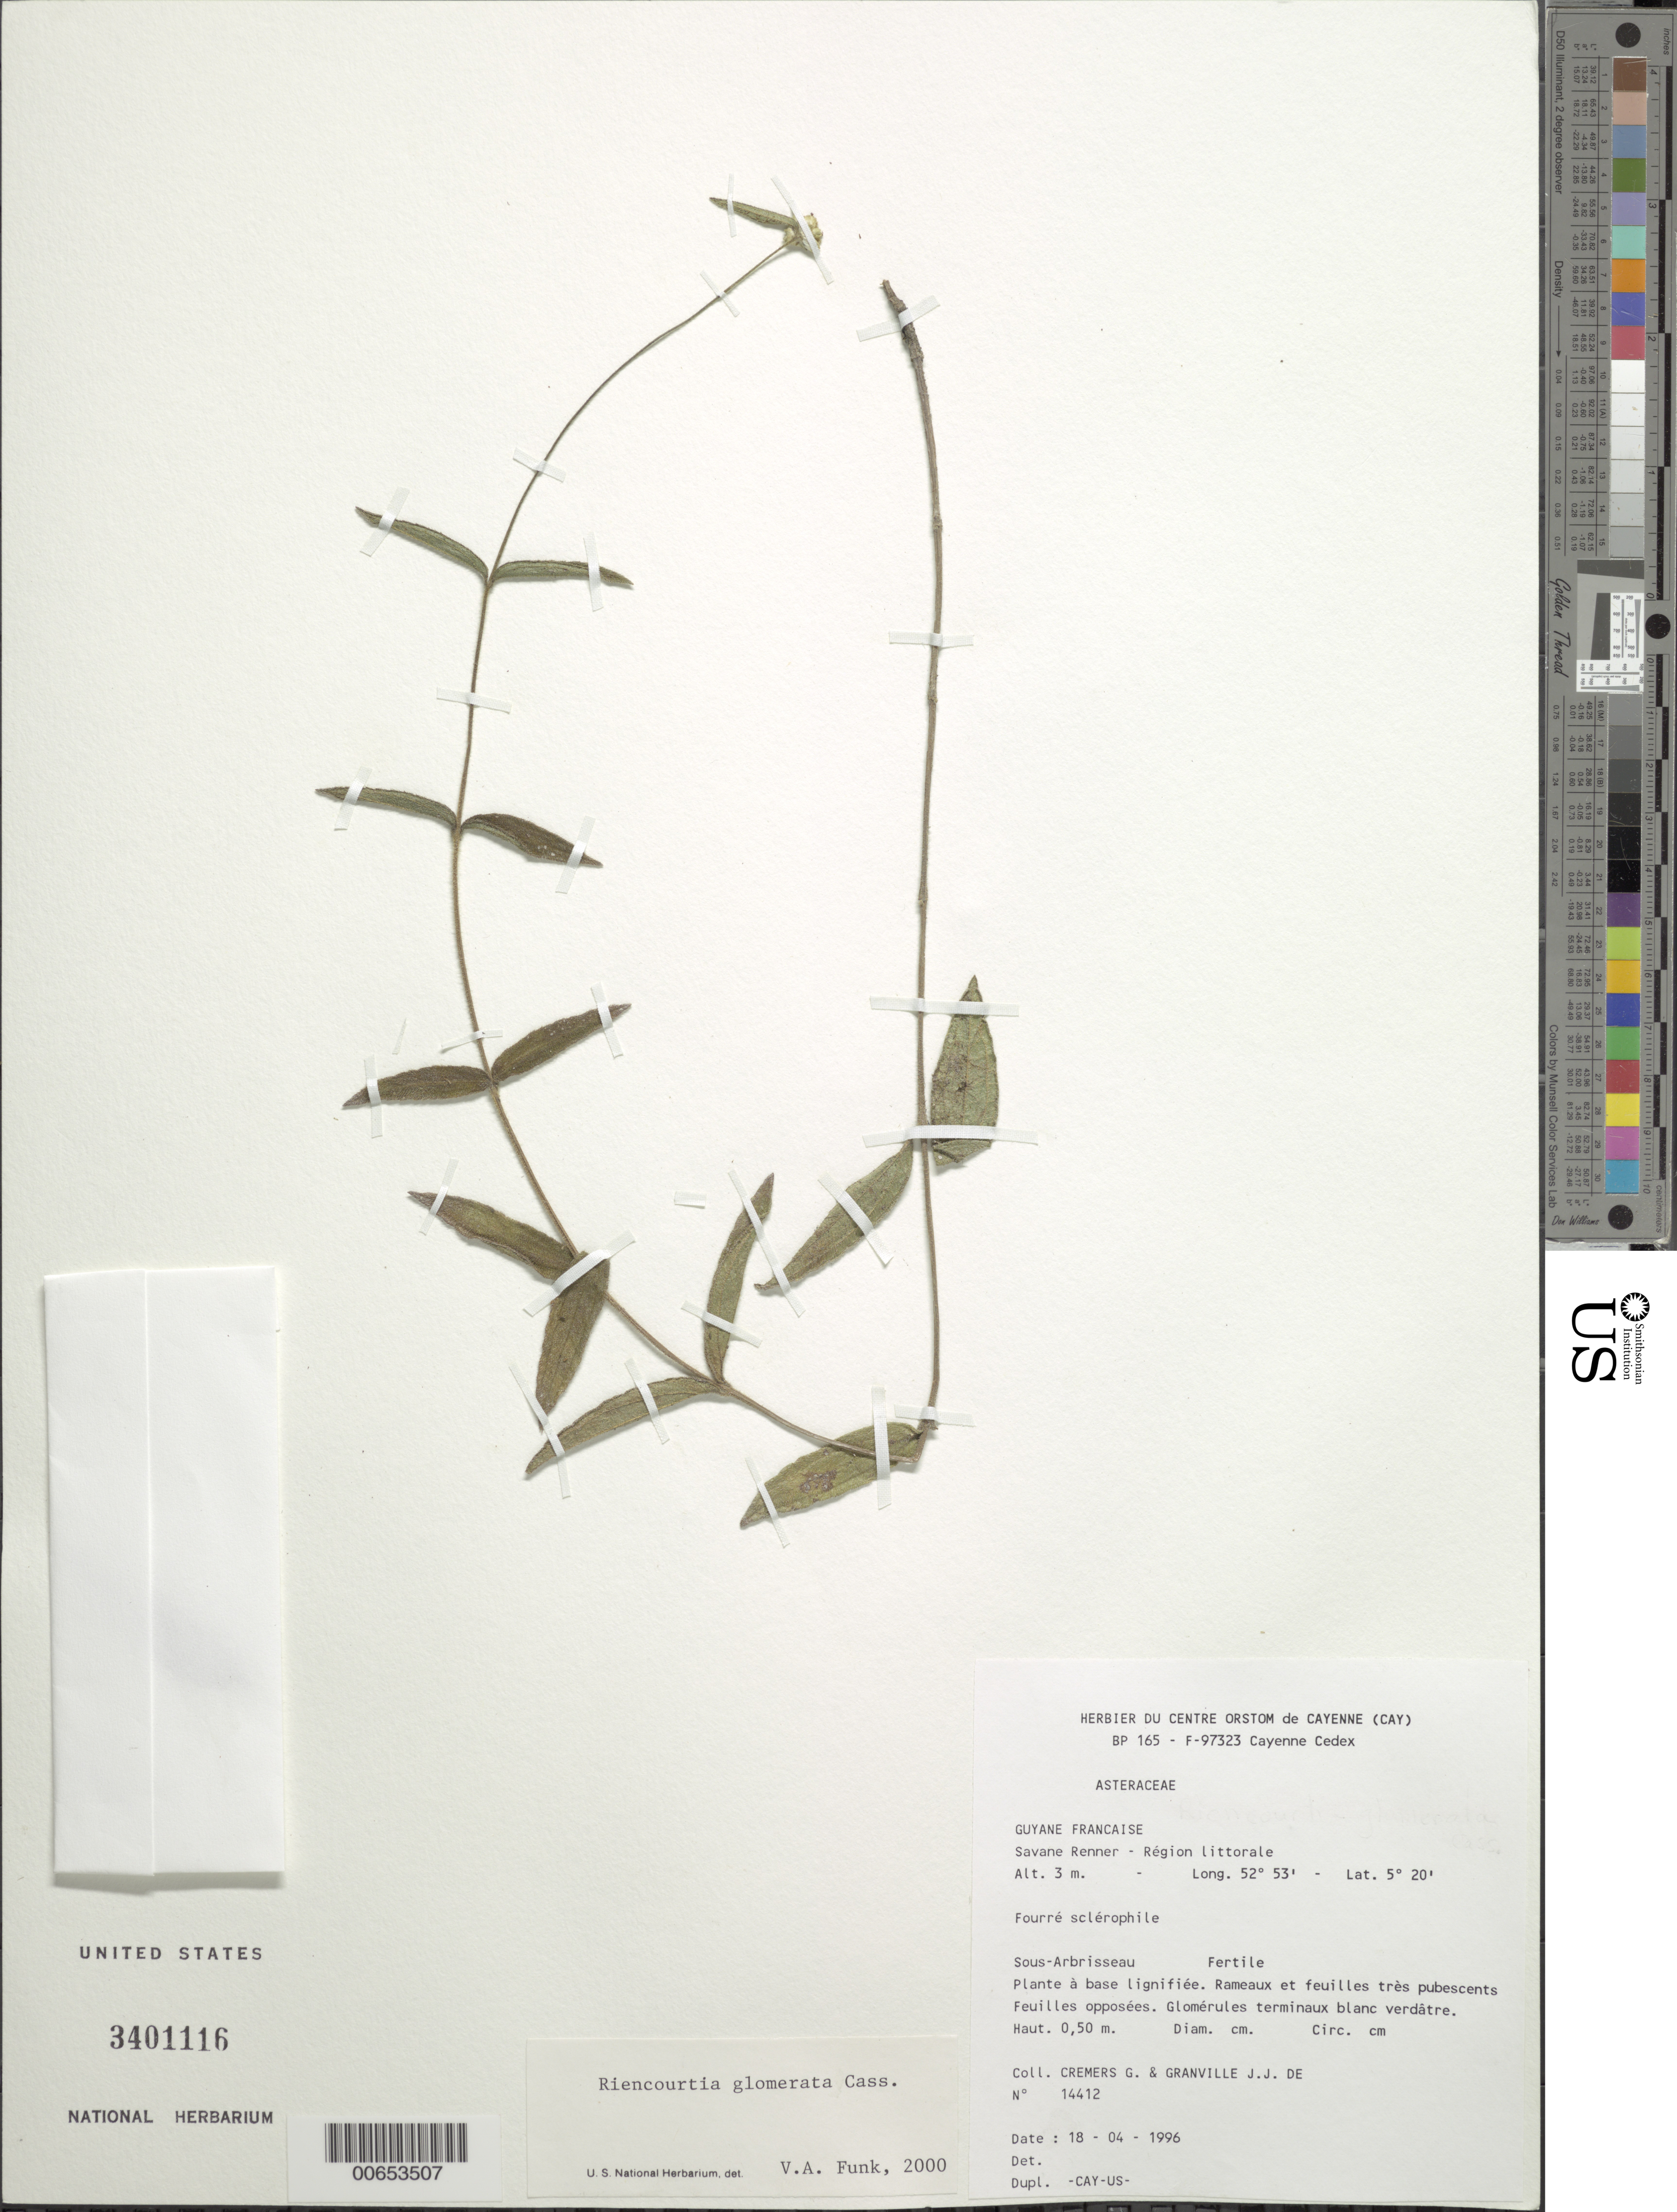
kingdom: Plantae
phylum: Tracheophyta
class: Magnoliopsida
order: Asterales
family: Asteraceae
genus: Riencourtia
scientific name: Riencourtia glomerata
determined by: Funk, Vicki A., (BOT), Smithsonian Institution - National Museum of Natural History (UNITED STATES)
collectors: G. Cremers & J.-J. de Granville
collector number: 14412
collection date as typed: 18-Apr-96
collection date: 1996-04-18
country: French Guiana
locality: Savane Renner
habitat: Fourré sclérophile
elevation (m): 3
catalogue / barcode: US 3401116